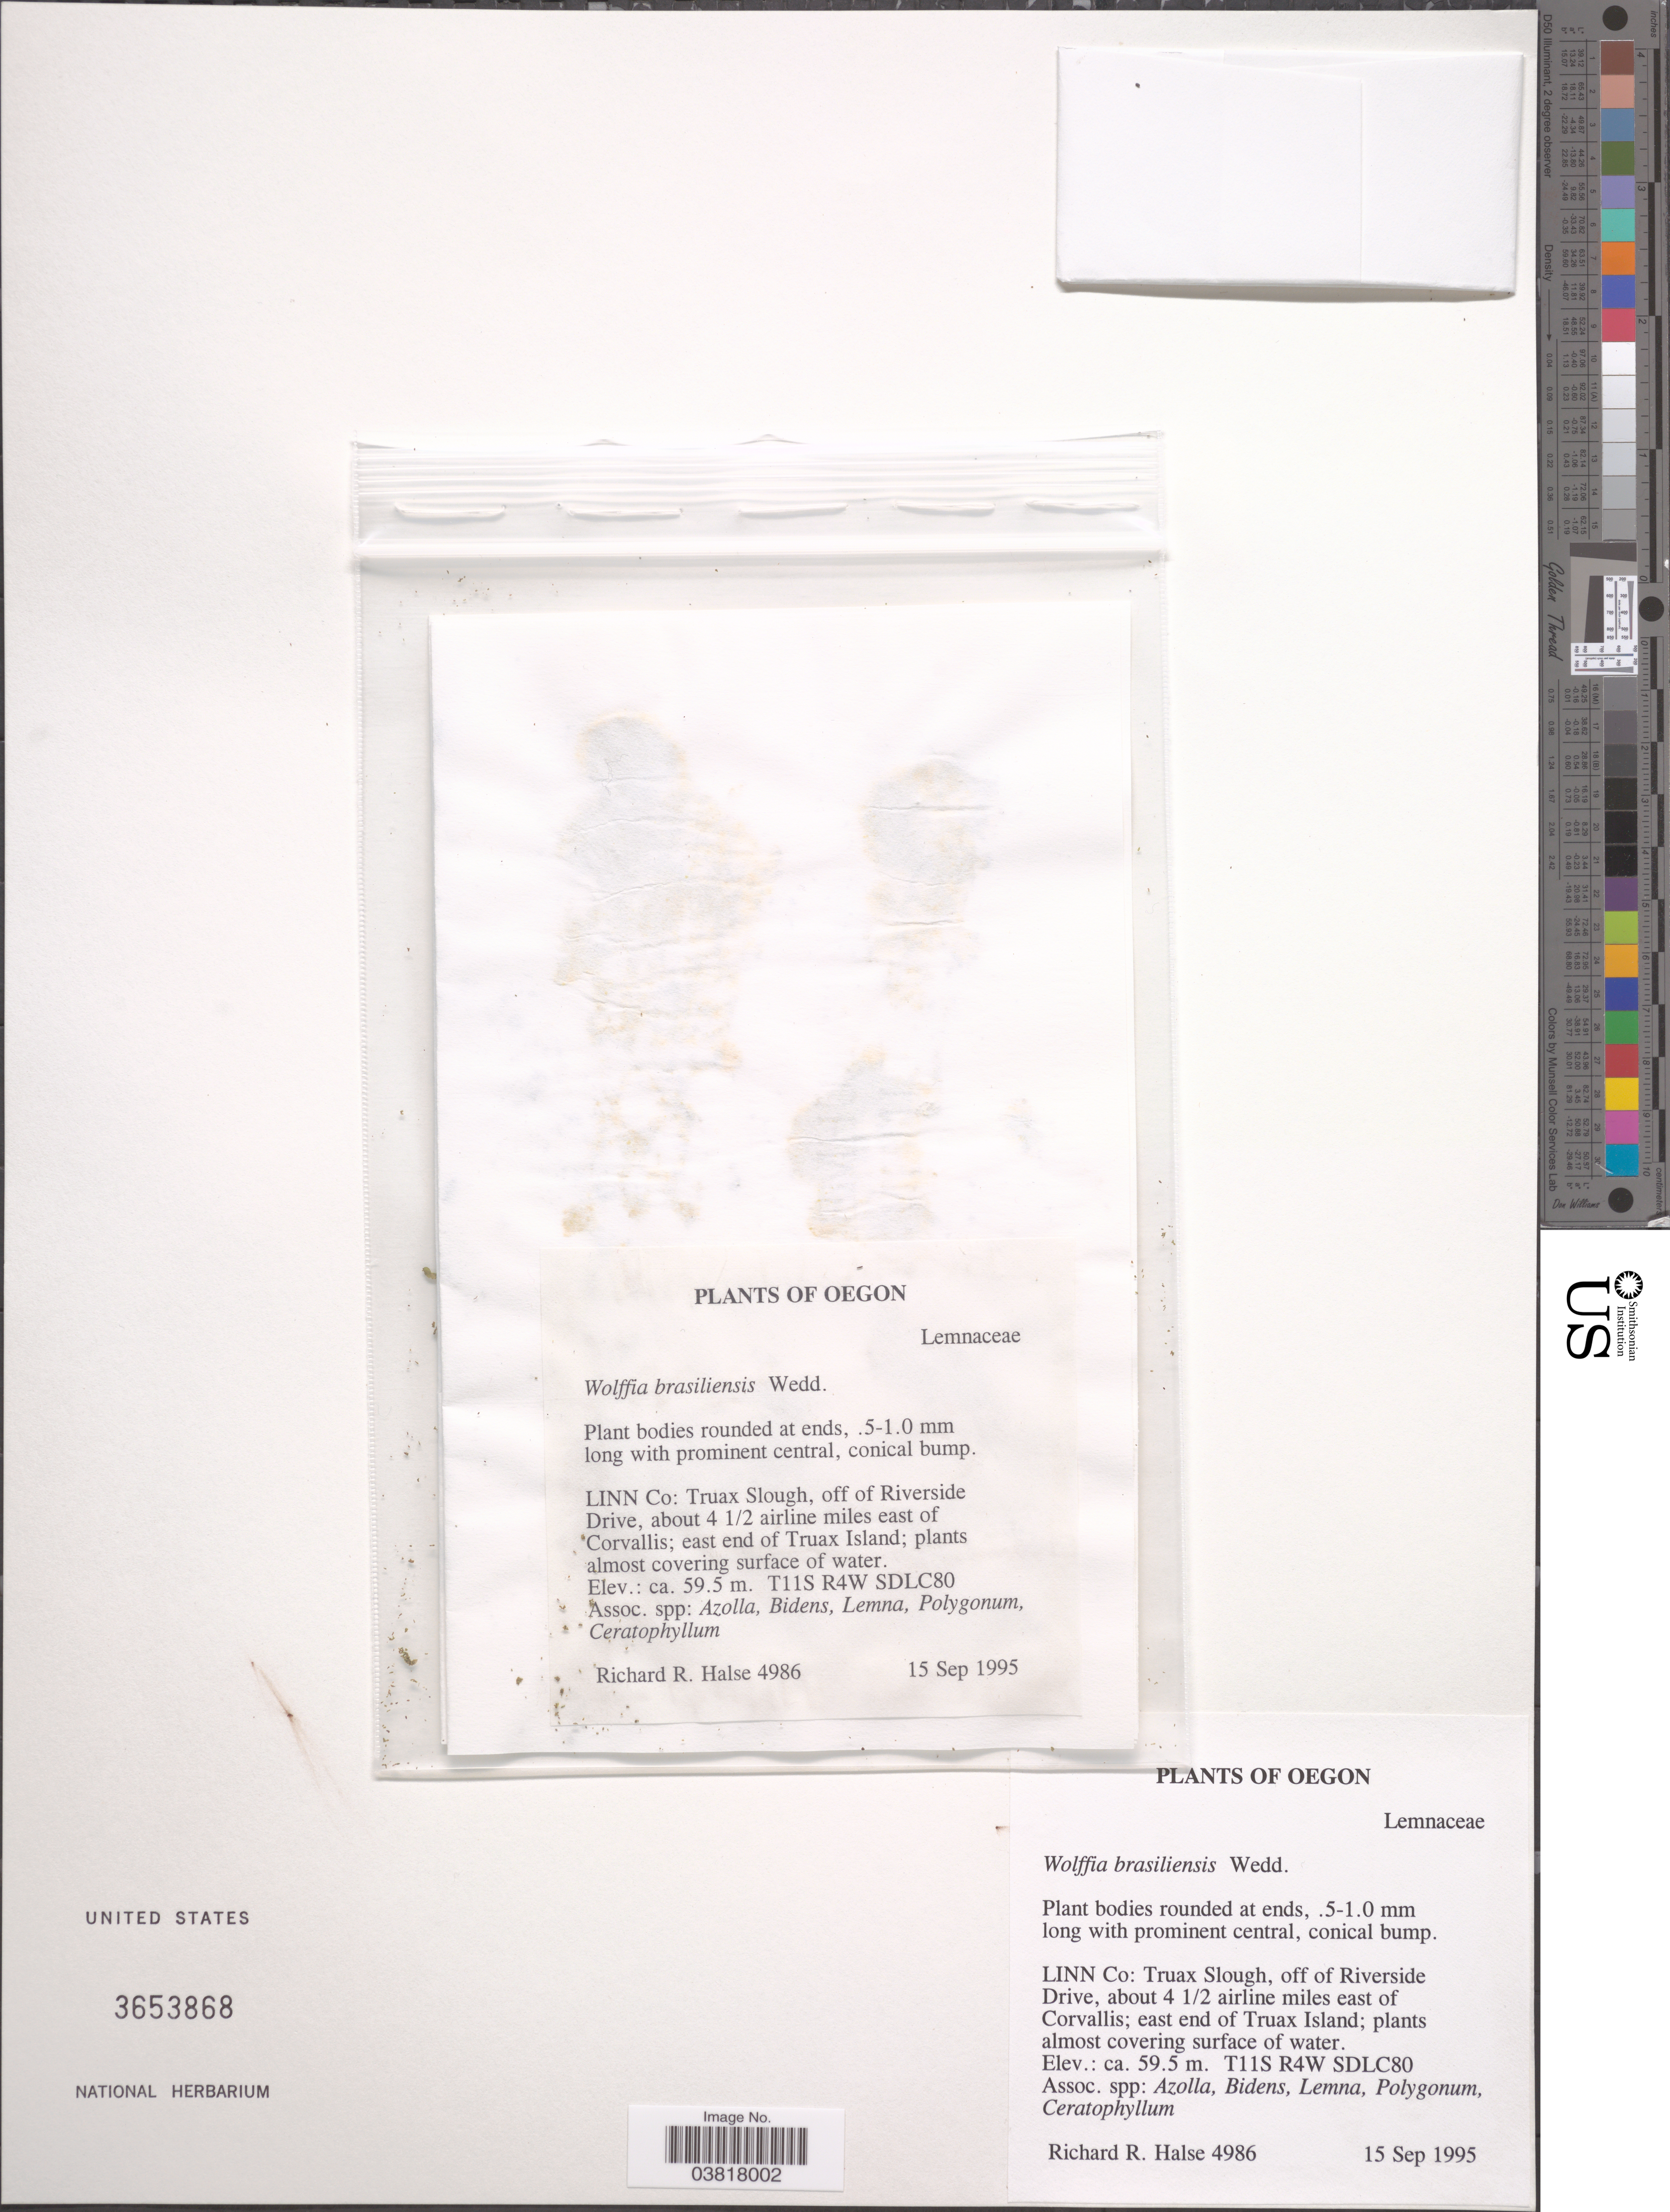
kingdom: Plantae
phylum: Tracheophyta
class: Liliopsida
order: Alismatales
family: Araceae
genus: Wolffia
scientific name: Wolffia brasiliensis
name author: Wedd.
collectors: R. Halse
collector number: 4986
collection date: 1995-09-15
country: United States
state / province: Oregon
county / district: Linn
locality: Oegon. Linn Co: Traux Slough, off of Riverside Drive, about 4 ½ airline miles east of Corvallis; east end of Truax Islands. T11S R4W SDLC80.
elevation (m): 59.5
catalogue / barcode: US 3653868